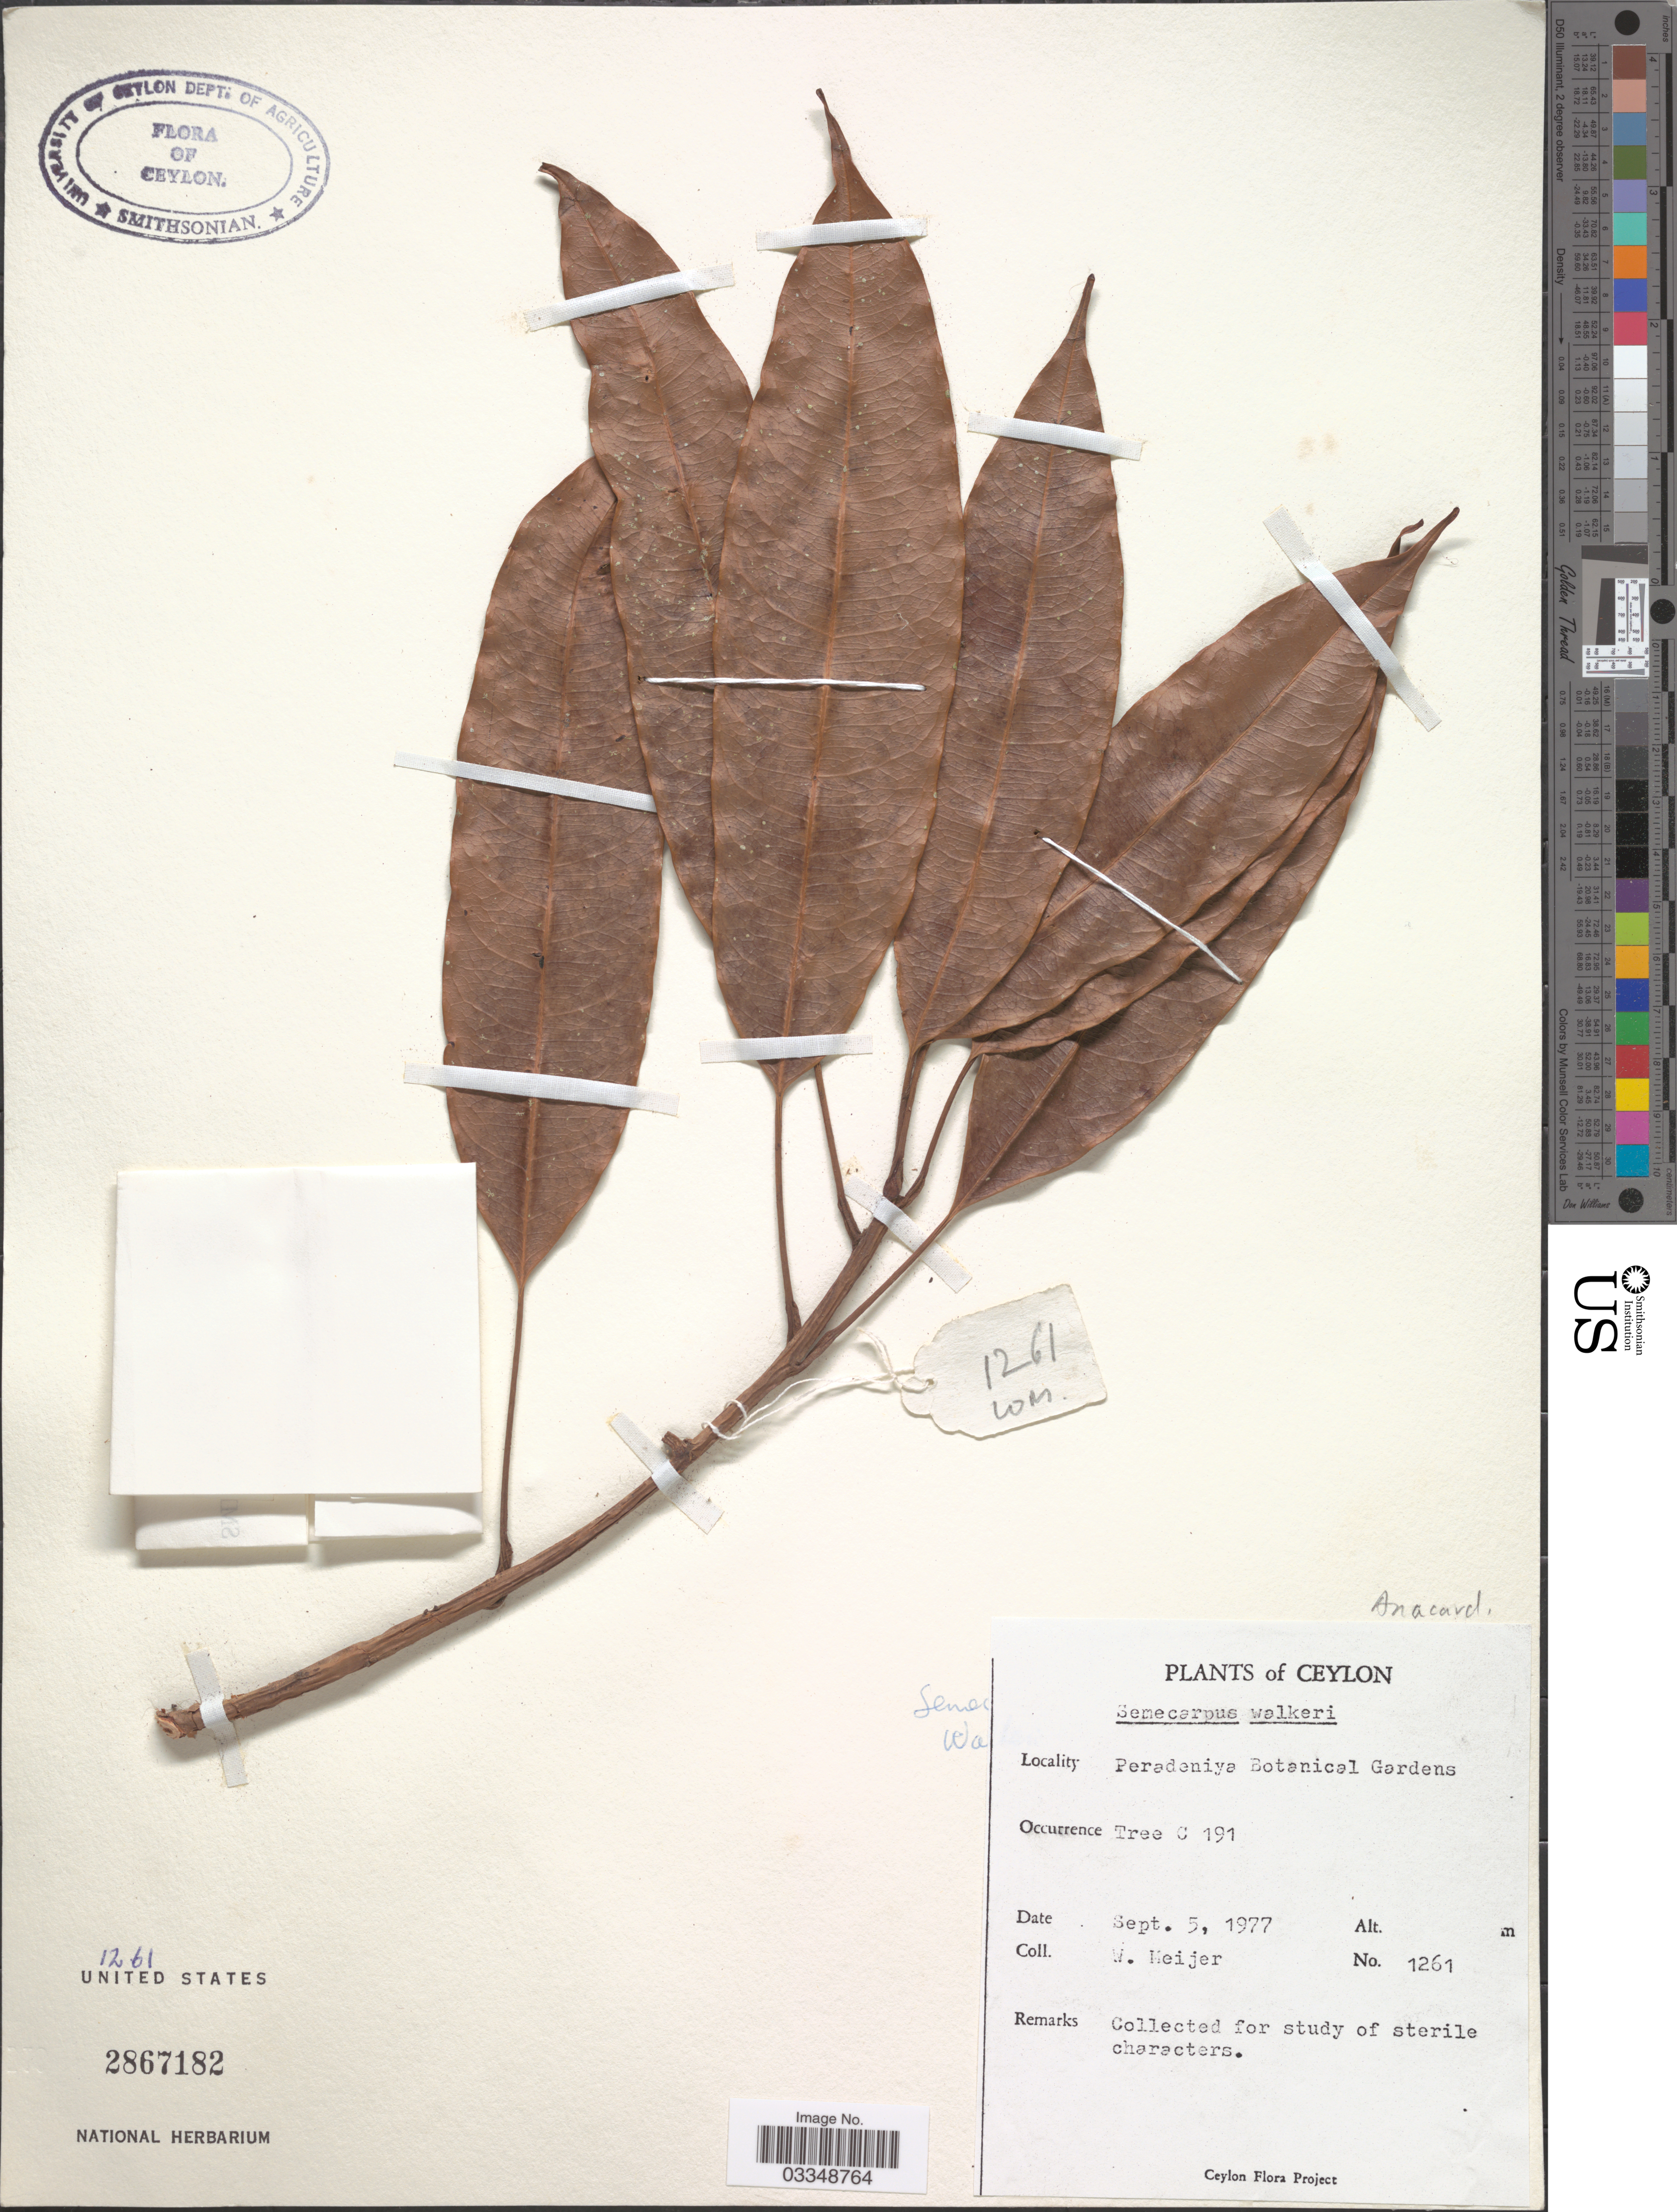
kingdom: Plantae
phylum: Tracheophyta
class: Magnoliopsida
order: Sapindales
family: Anacardiaceae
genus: Semecarpus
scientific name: Semecarpus walkeri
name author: Hook. f.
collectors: W. Meijer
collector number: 1261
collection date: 1977-09-05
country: Sri Lanka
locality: Ceylon. Peradeniya Botanical Gardens. Tree C 191.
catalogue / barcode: US 2867182